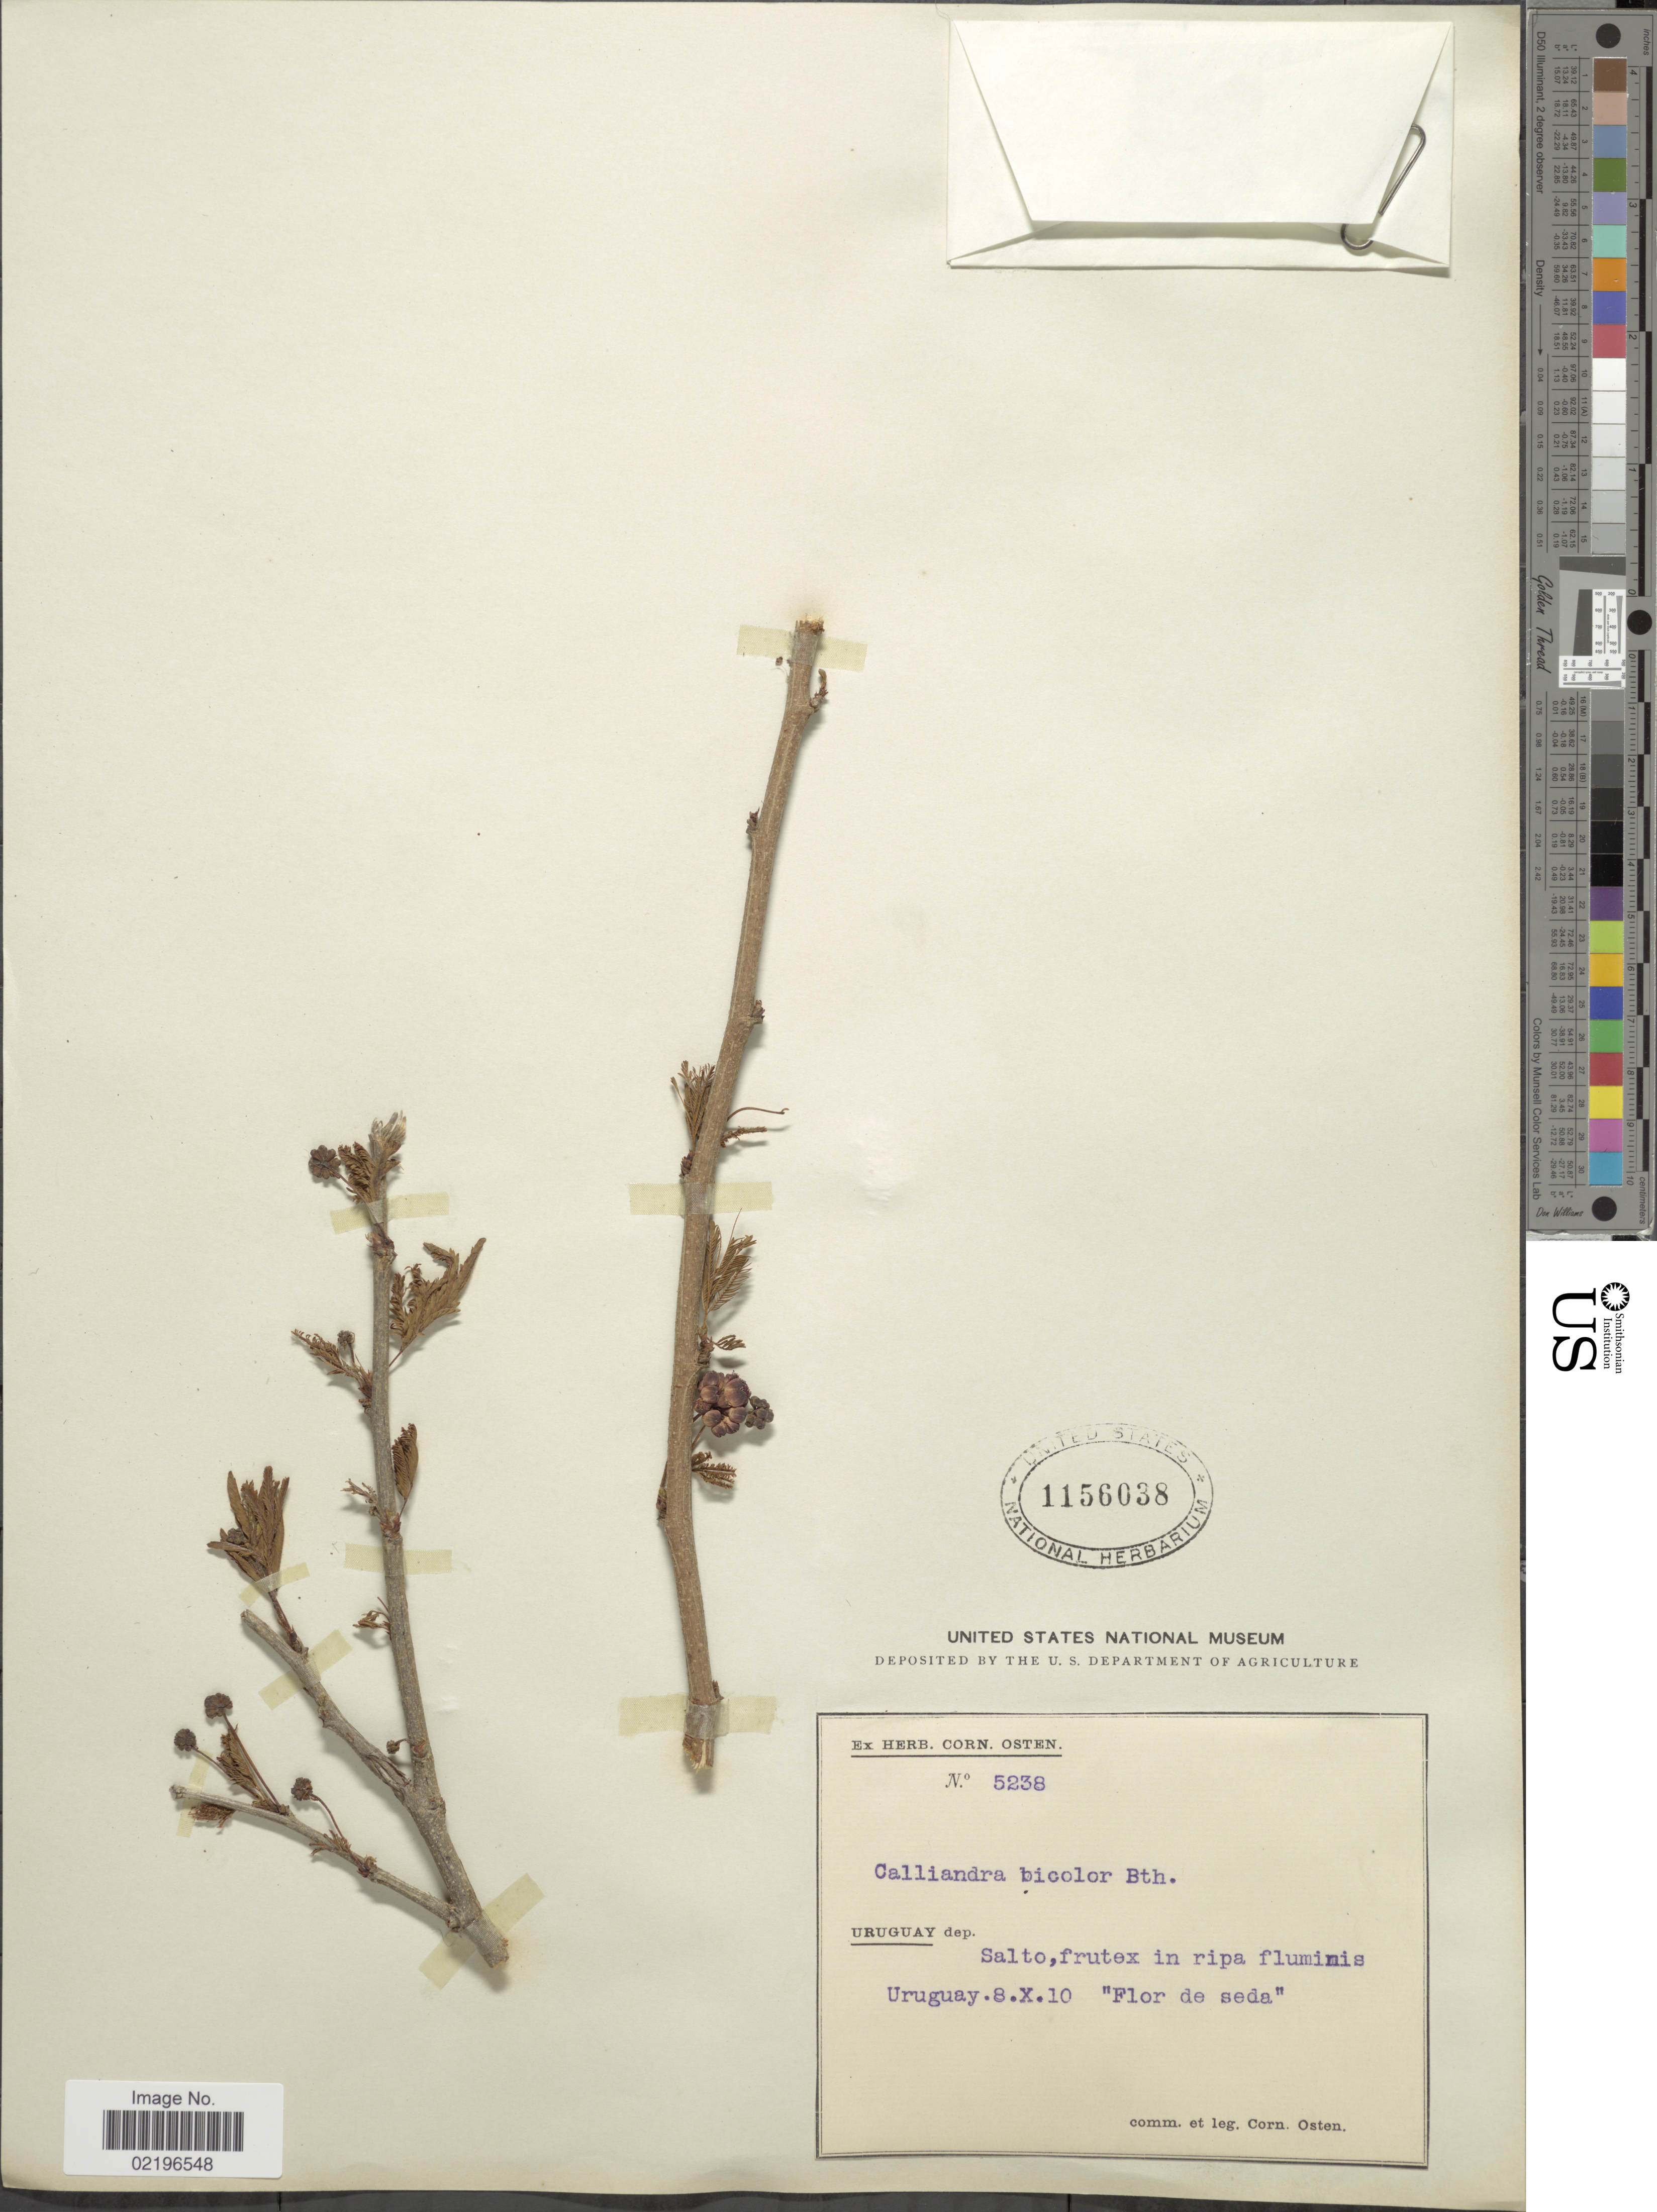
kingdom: Plantae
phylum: Tracheophyta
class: Magnoliopsida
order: Fabales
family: Fabaceae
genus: Calliandra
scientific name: Calliandra parvifolia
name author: (Hook. & Arn.) Speg.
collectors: C. Osten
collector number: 5238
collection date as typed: Transcribed d/m/y: 8/10/10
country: Uruguay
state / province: Salto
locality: Dep. Salto, frutex in ripa fluminis Uraguay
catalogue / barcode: US 1156038